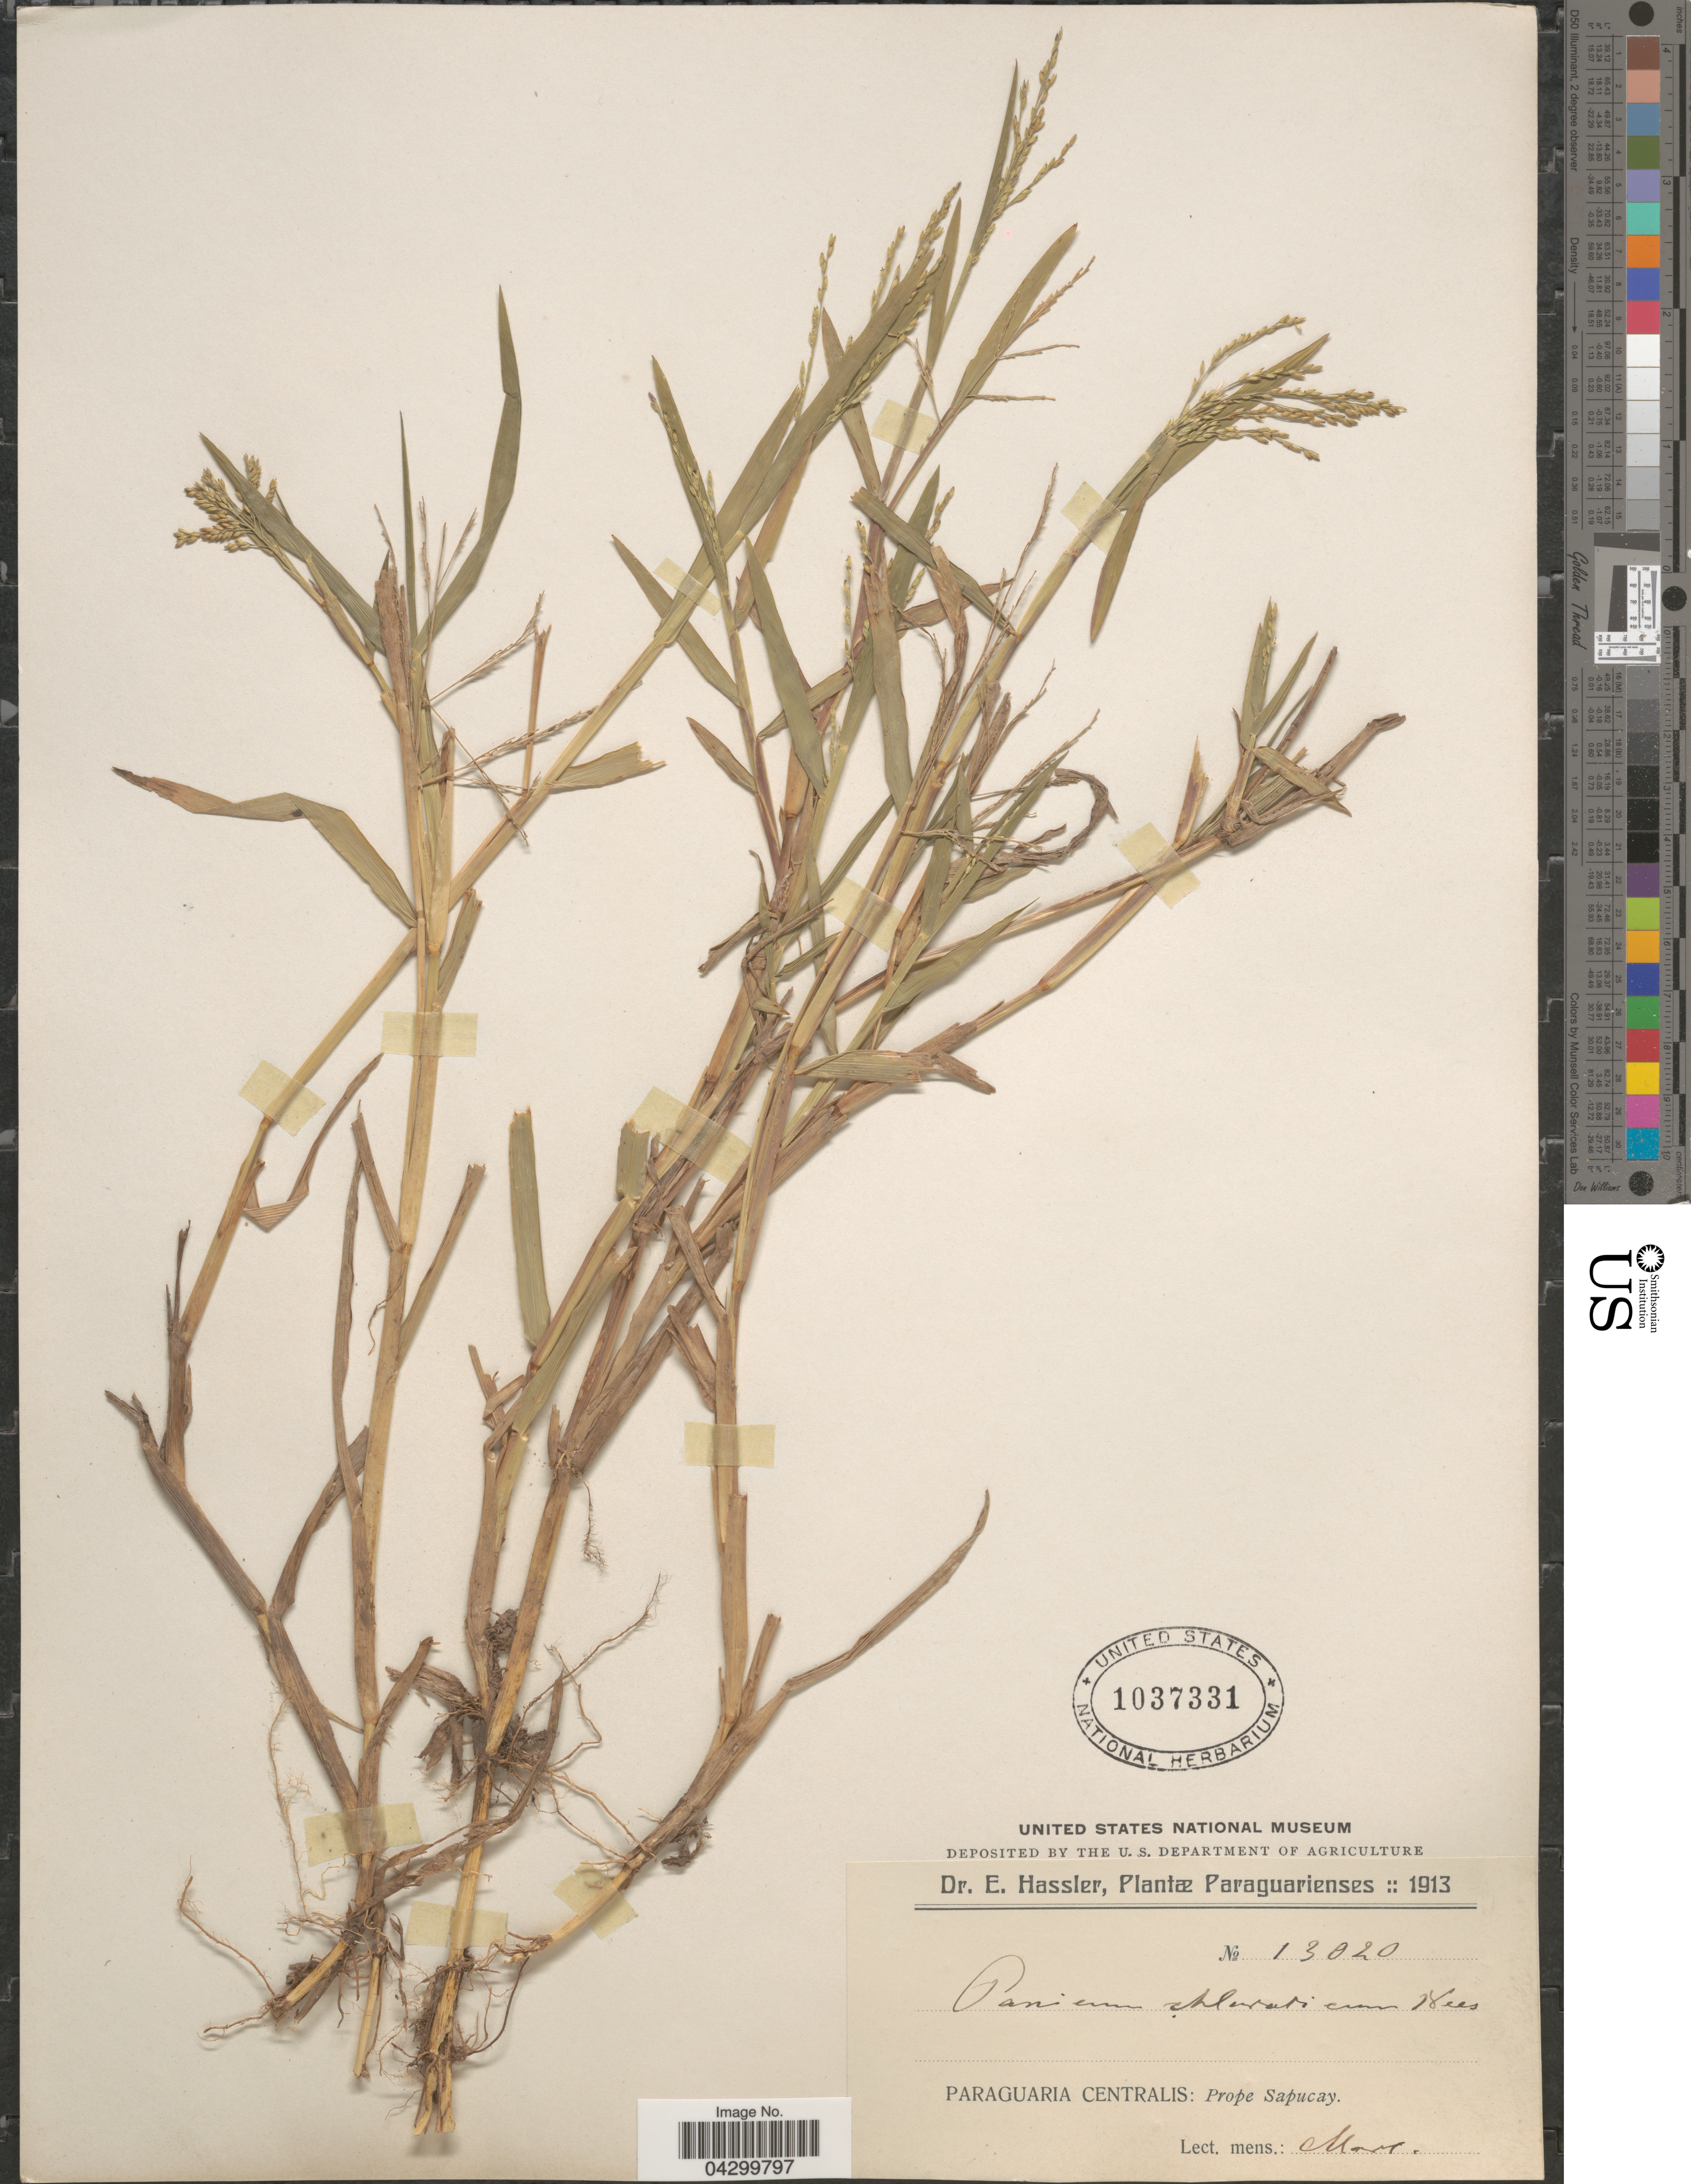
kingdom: Plantae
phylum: Tracheophyta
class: Liliopsida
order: Poales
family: Poaceae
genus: Panicum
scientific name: Panicum dichotomiflorum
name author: Michx.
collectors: E. Hassler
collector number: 13020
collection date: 1913-03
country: Paraguay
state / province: Paraguari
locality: Paraguaria Centralis: Prope Sapucay.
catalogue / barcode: US 1037331